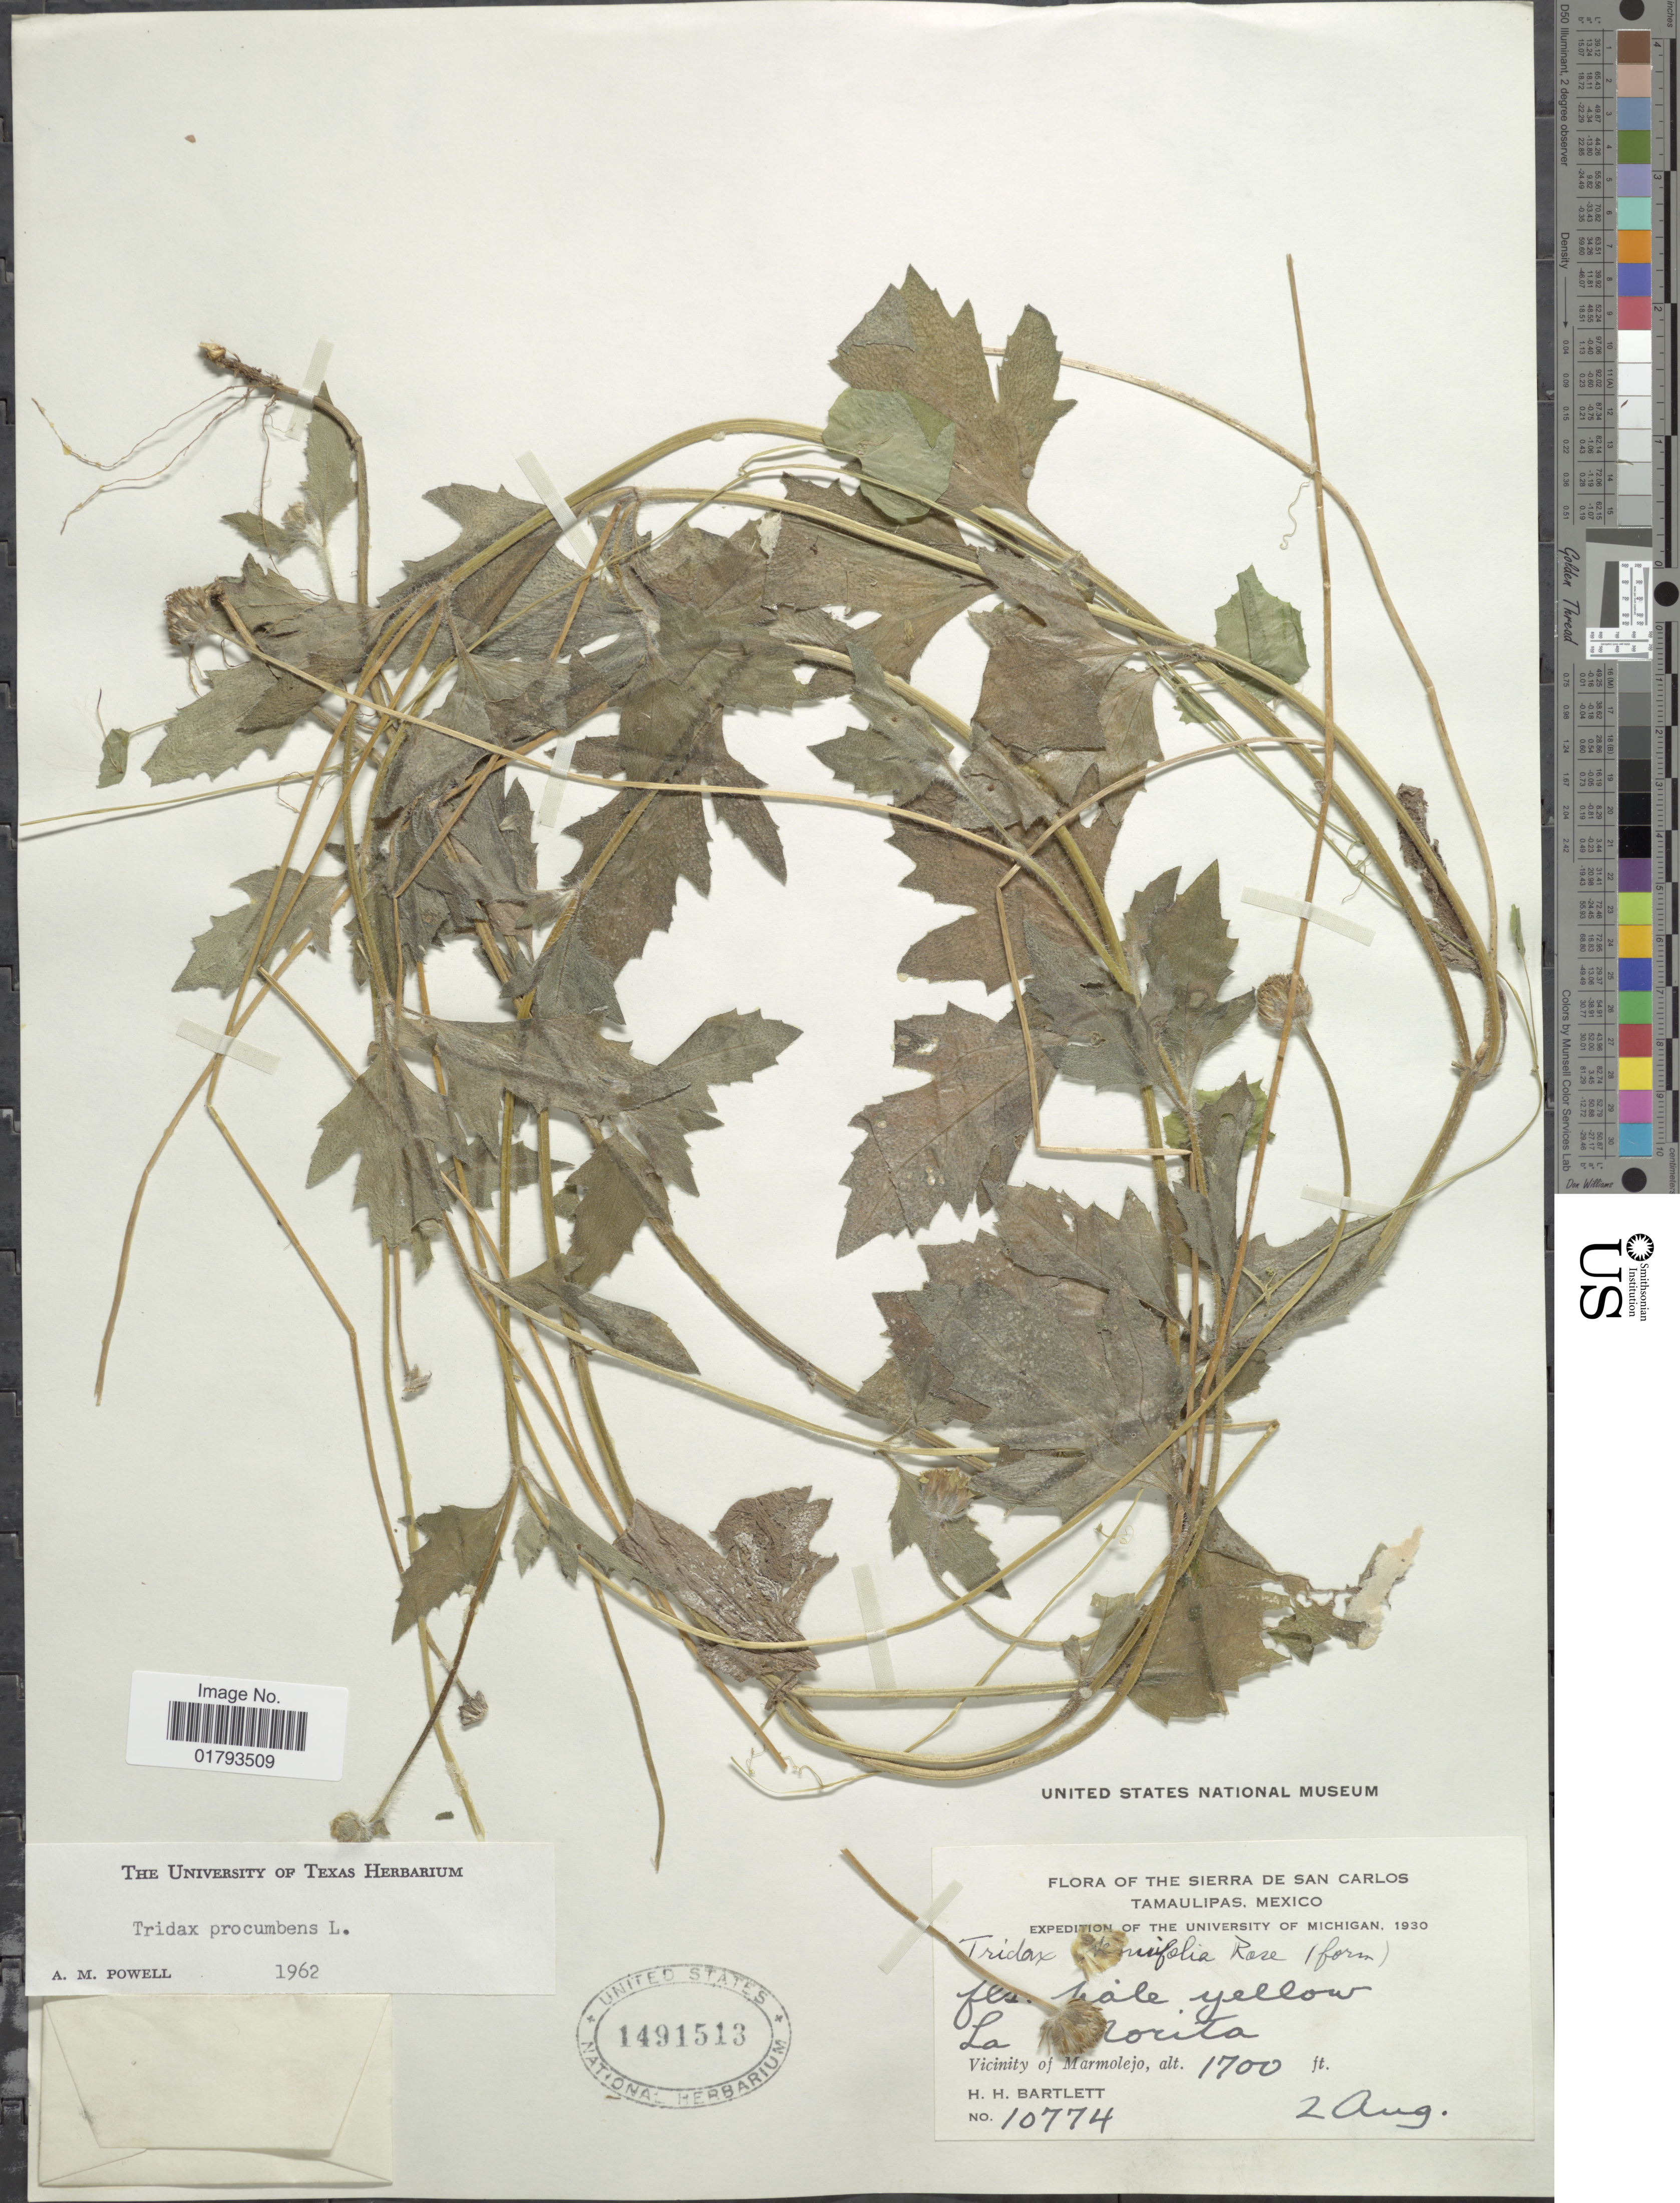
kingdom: Plantae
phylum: Tracheophyta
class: Magnoliopsida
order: Asterales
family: Asteraceae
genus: Tridax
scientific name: Tridax procumbens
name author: L.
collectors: H. H. Bartlett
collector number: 10774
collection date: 1930-08-02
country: Mexico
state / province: Tamaulipas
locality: Sierra de San Carlos, Tamaulipas, Mexico. La Morita, Vicinity of Marmolejo.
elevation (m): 518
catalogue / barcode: US 1491513